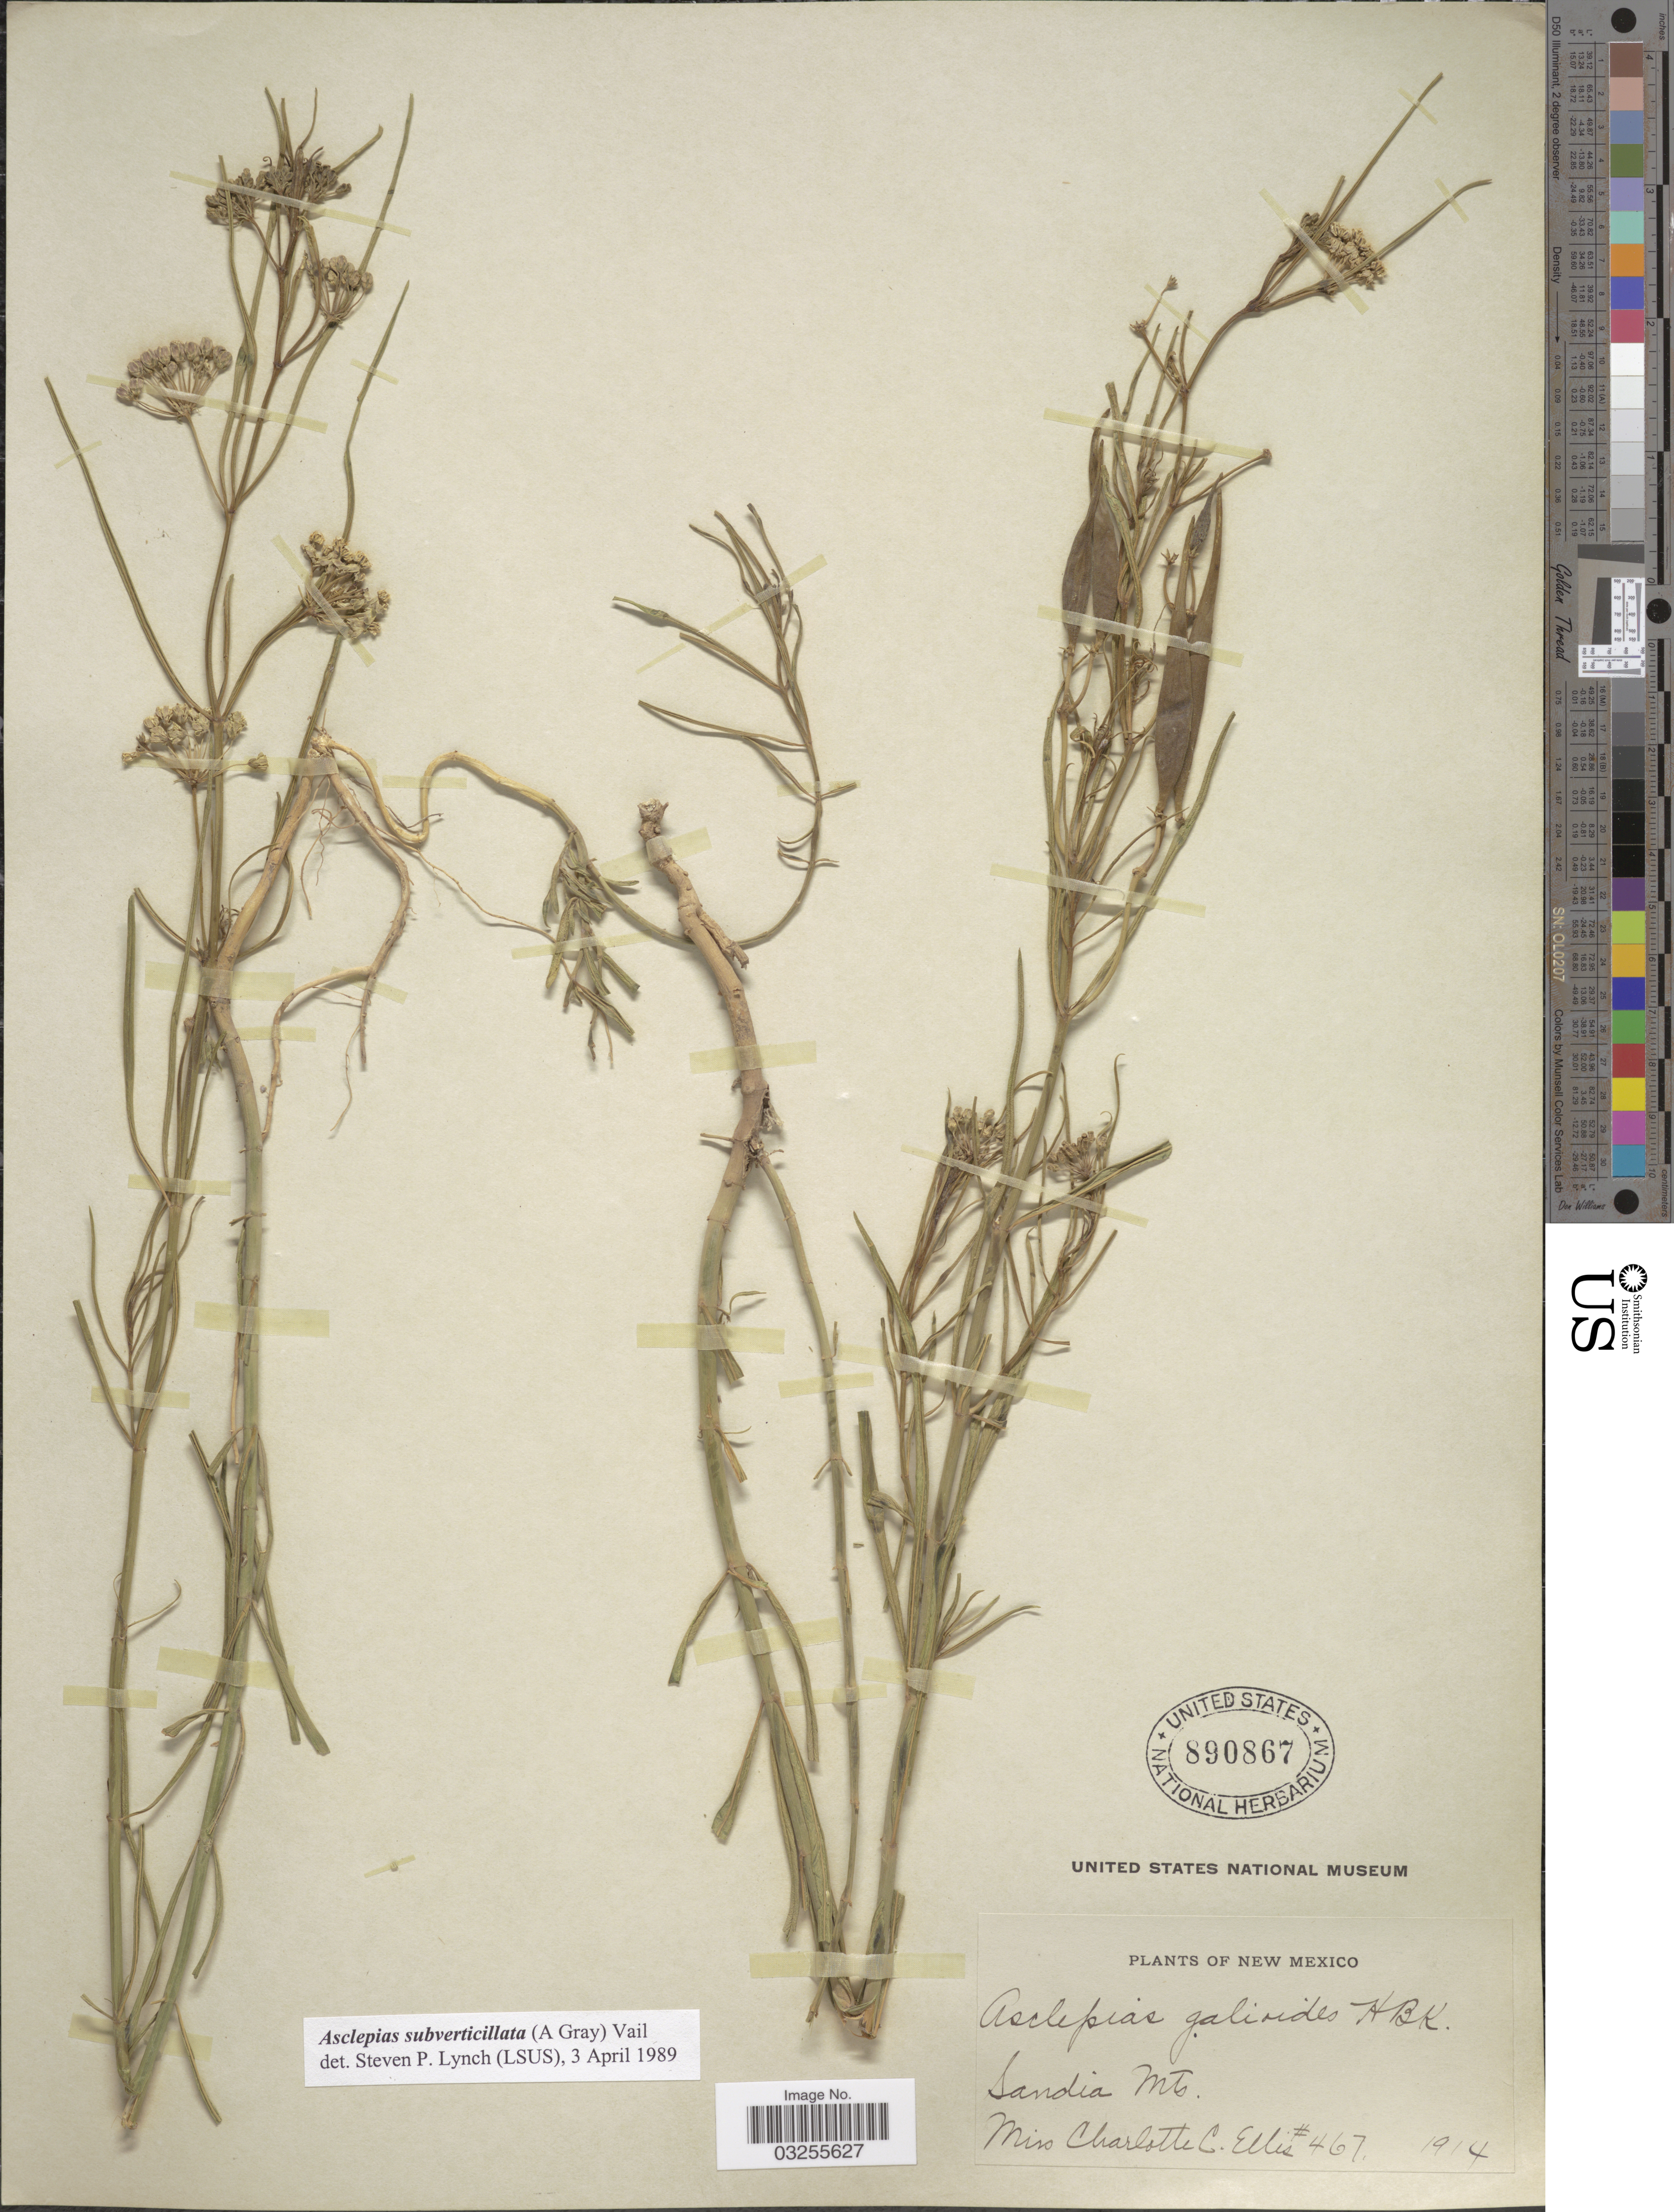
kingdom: Plantae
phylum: Tracheophyta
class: Magnoliopsida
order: Gentianales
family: Apocynaceae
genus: Asclepias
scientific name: Asclepias subverticillata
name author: (A. Gray) Vail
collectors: C. C. Ellis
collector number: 467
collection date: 1914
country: United States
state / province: New Mexico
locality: Sandia Mts.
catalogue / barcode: US 890867